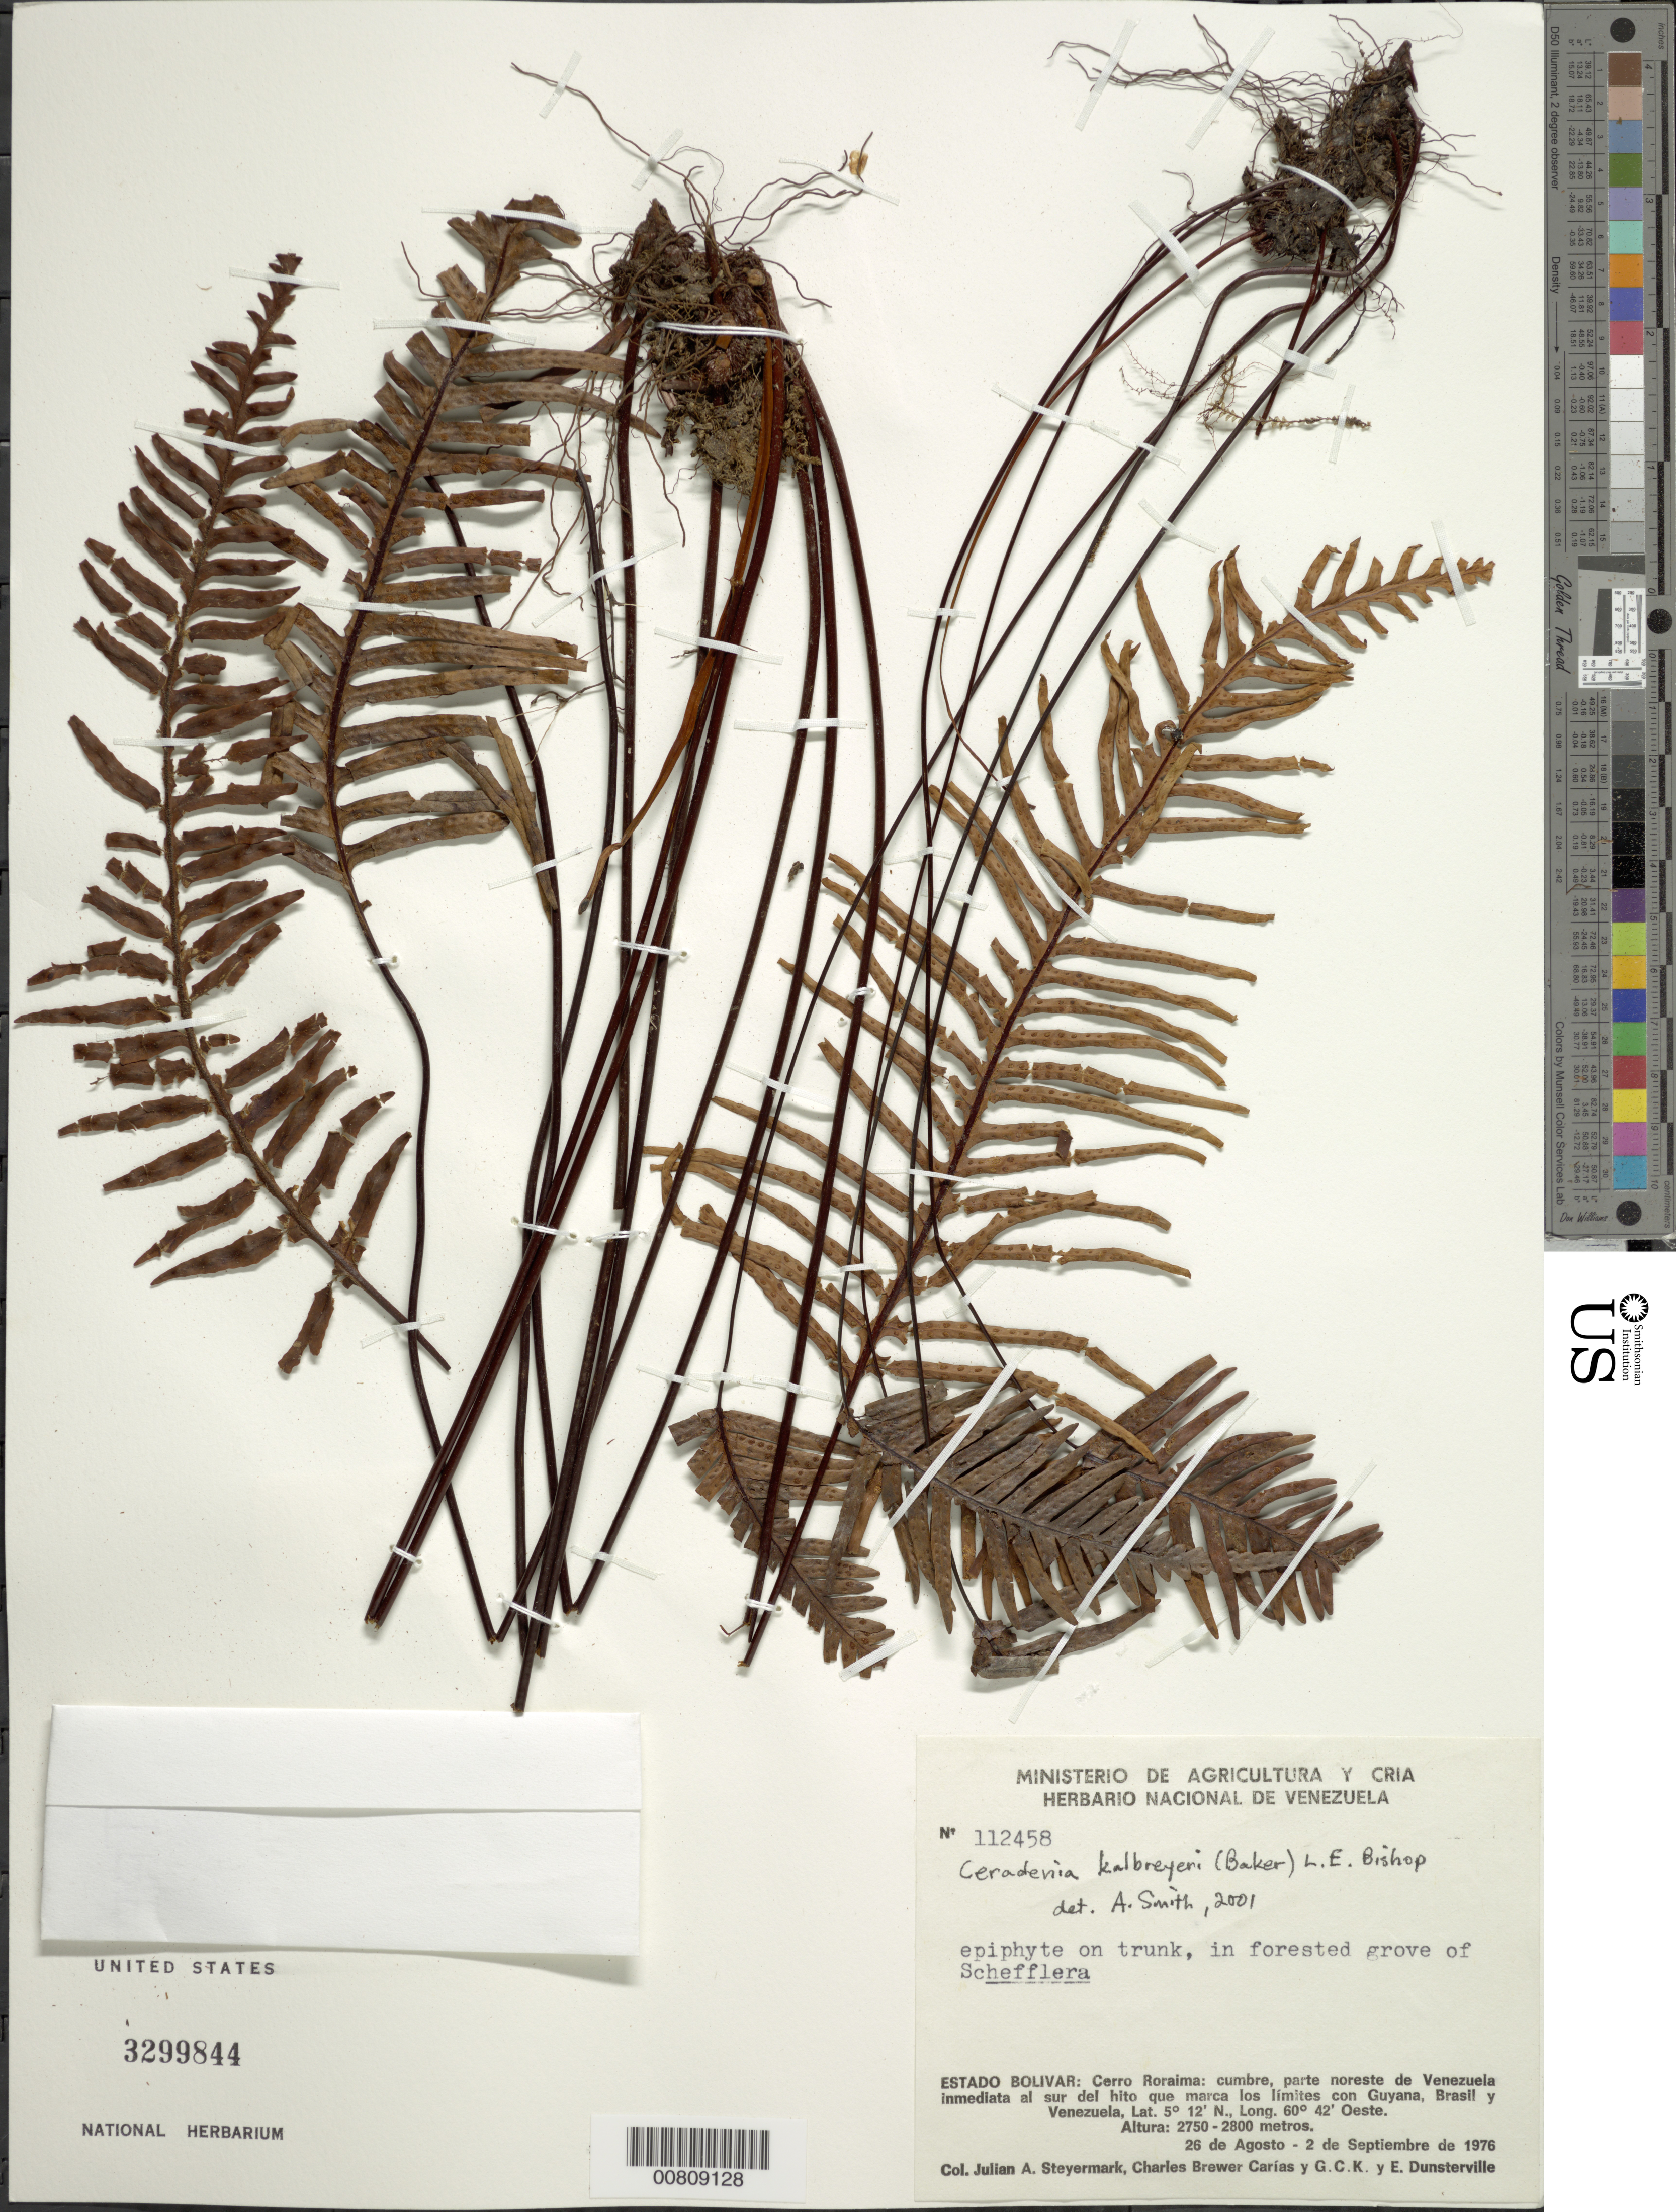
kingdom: Plantae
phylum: Tracheophyta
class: Polypodiopsida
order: Polypodiales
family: Polypodiaceae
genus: Ceradenia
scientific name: Ceradenia kalbreyeri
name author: (Baker) L.E. Bishop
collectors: J. Steyermark, C. Brewer-Carias, G. C. K. Dunsterville & E. Dunsterville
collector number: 112458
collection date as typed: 26-Aug-76 to 2-Sep-76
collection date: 1976-08-26/1976-09-02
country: Venezuela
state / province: Bolívar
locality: Cerro Roraima: parte NO de Venezuela inmediata al S del hito que marca los limites con Guyana, Brasil, y Venezuela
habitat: Forested grove of Schefflera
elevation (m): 2750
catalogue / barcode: US 3299844